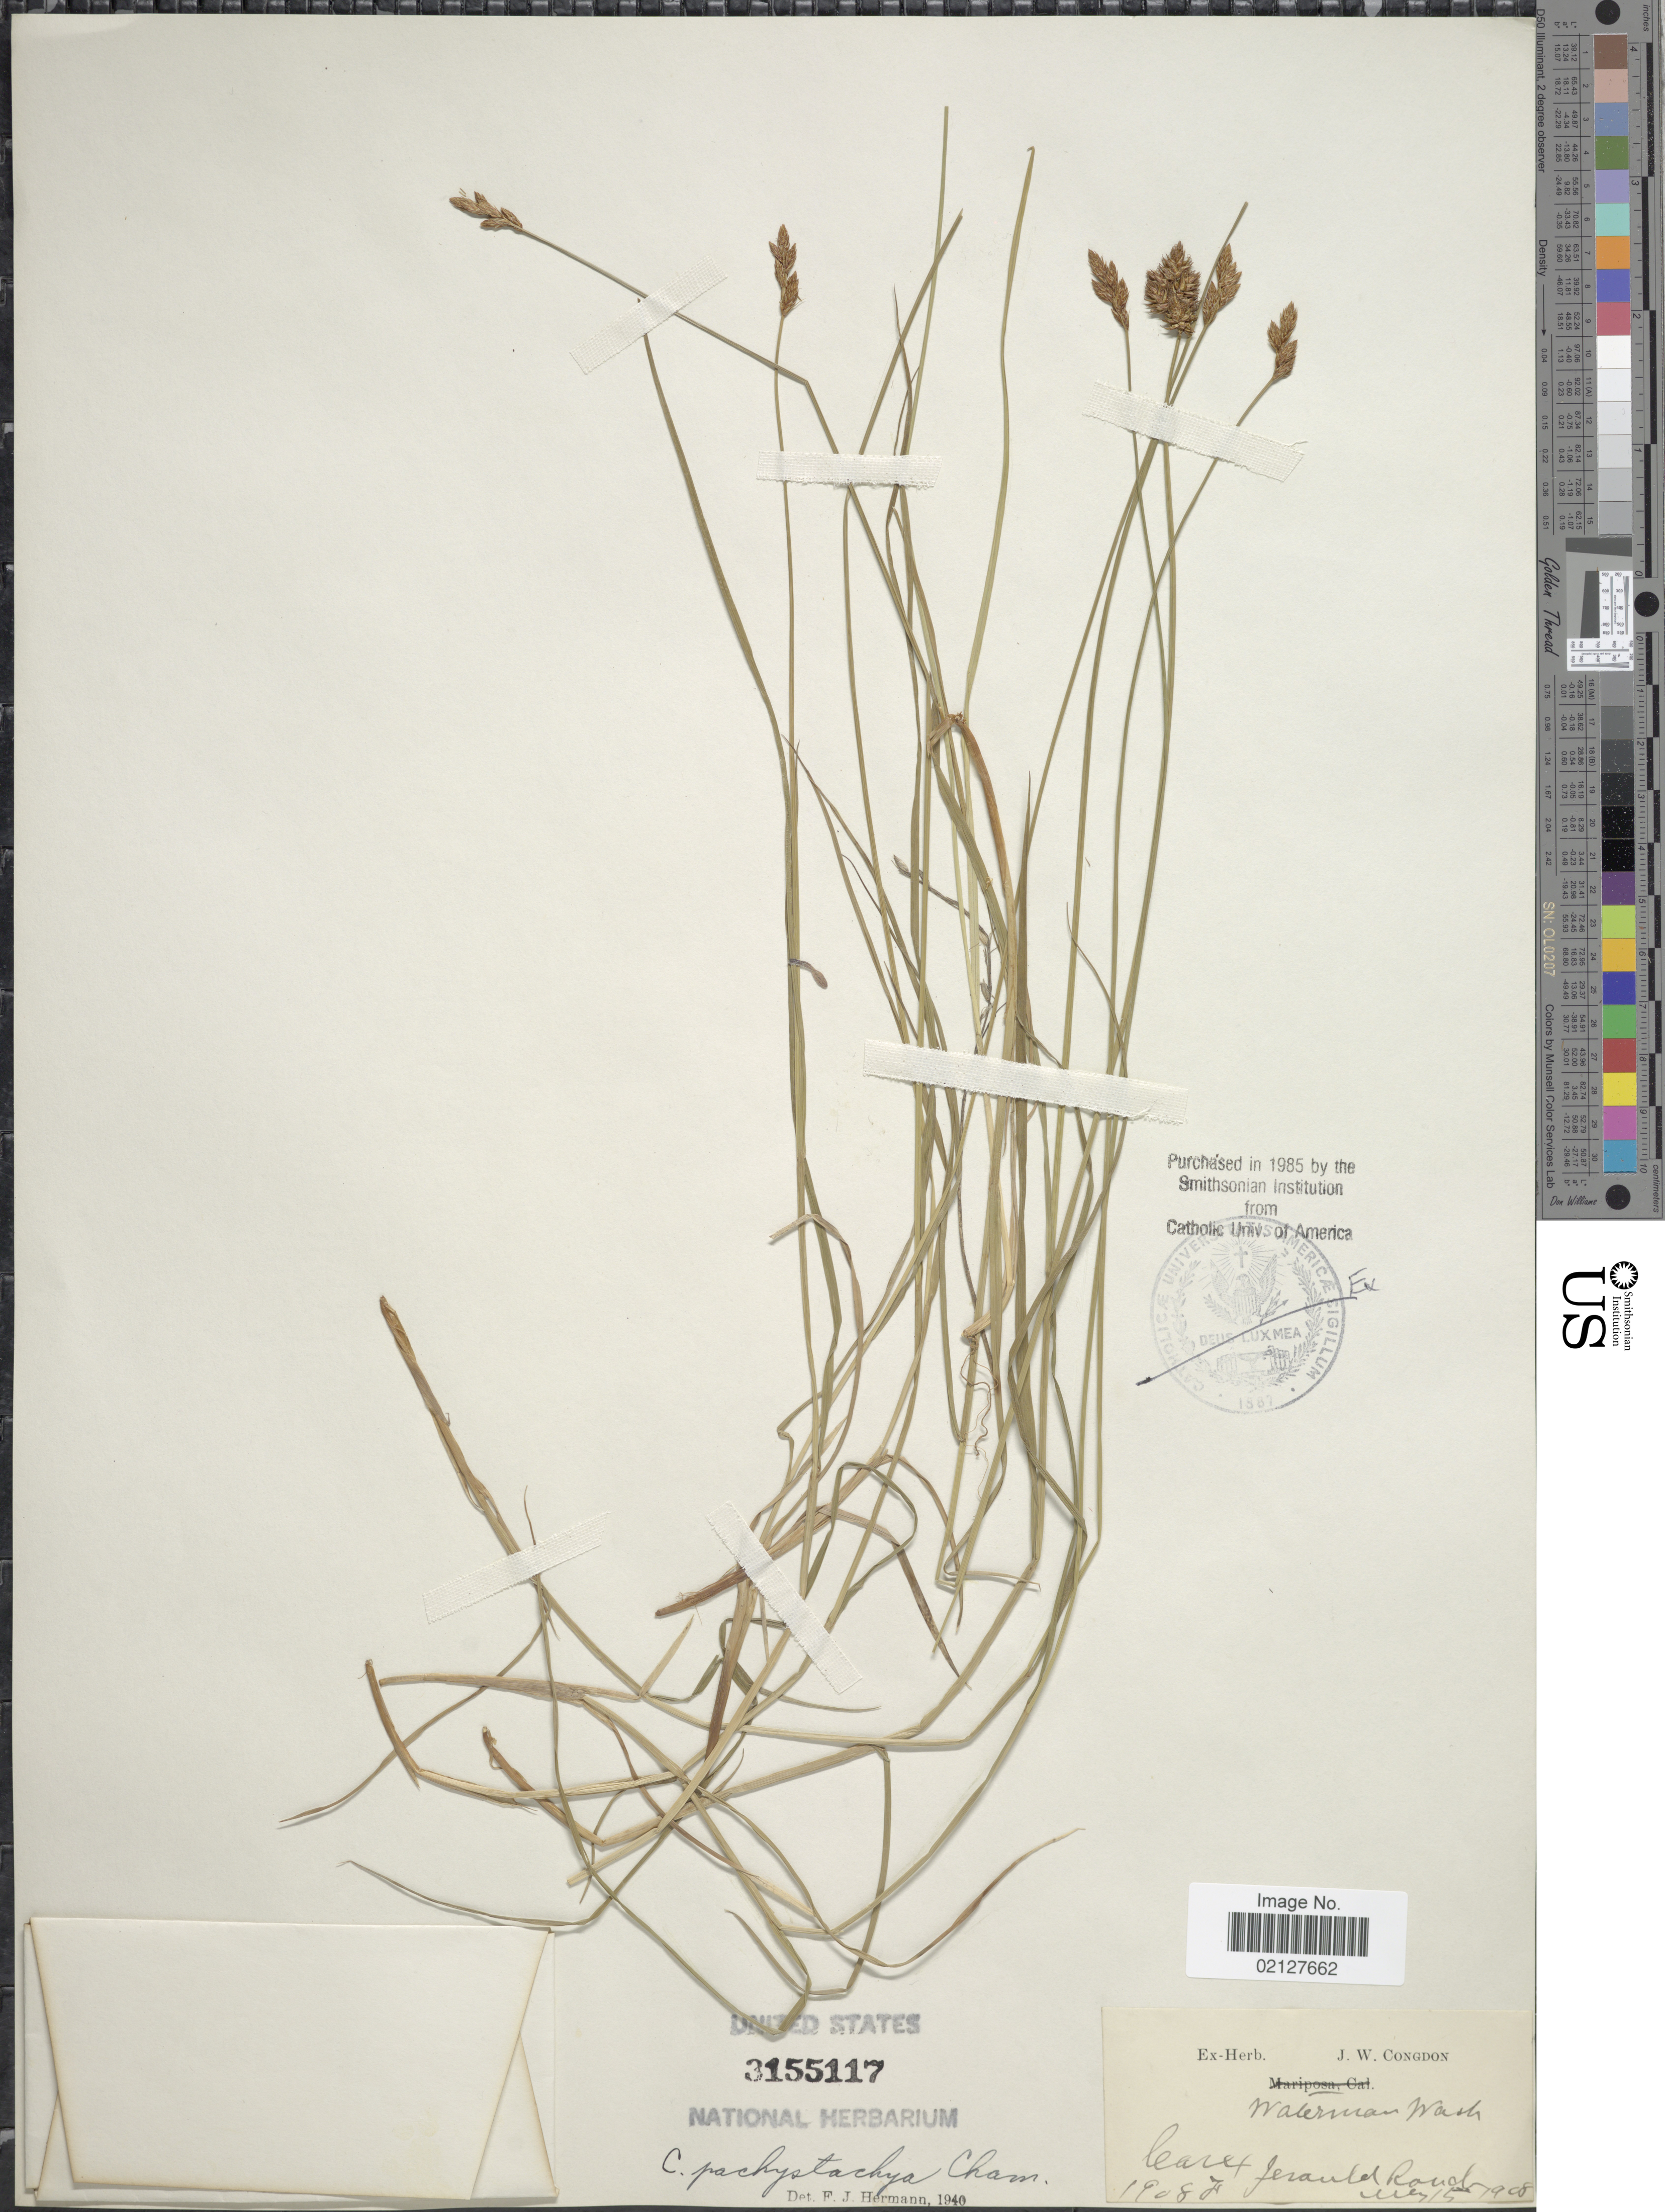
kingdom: Plantae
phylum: Tracheophyta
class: Liliopsida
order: Poales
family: Cyperaceae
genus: Carex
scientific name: Carex pachystachya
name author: Cham. ex Steud.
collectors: ex herb. J. W. Congdon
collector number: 1908F*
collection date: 1908-05-05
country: United States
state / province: Washington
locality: Waterman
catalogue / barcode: US 3155117